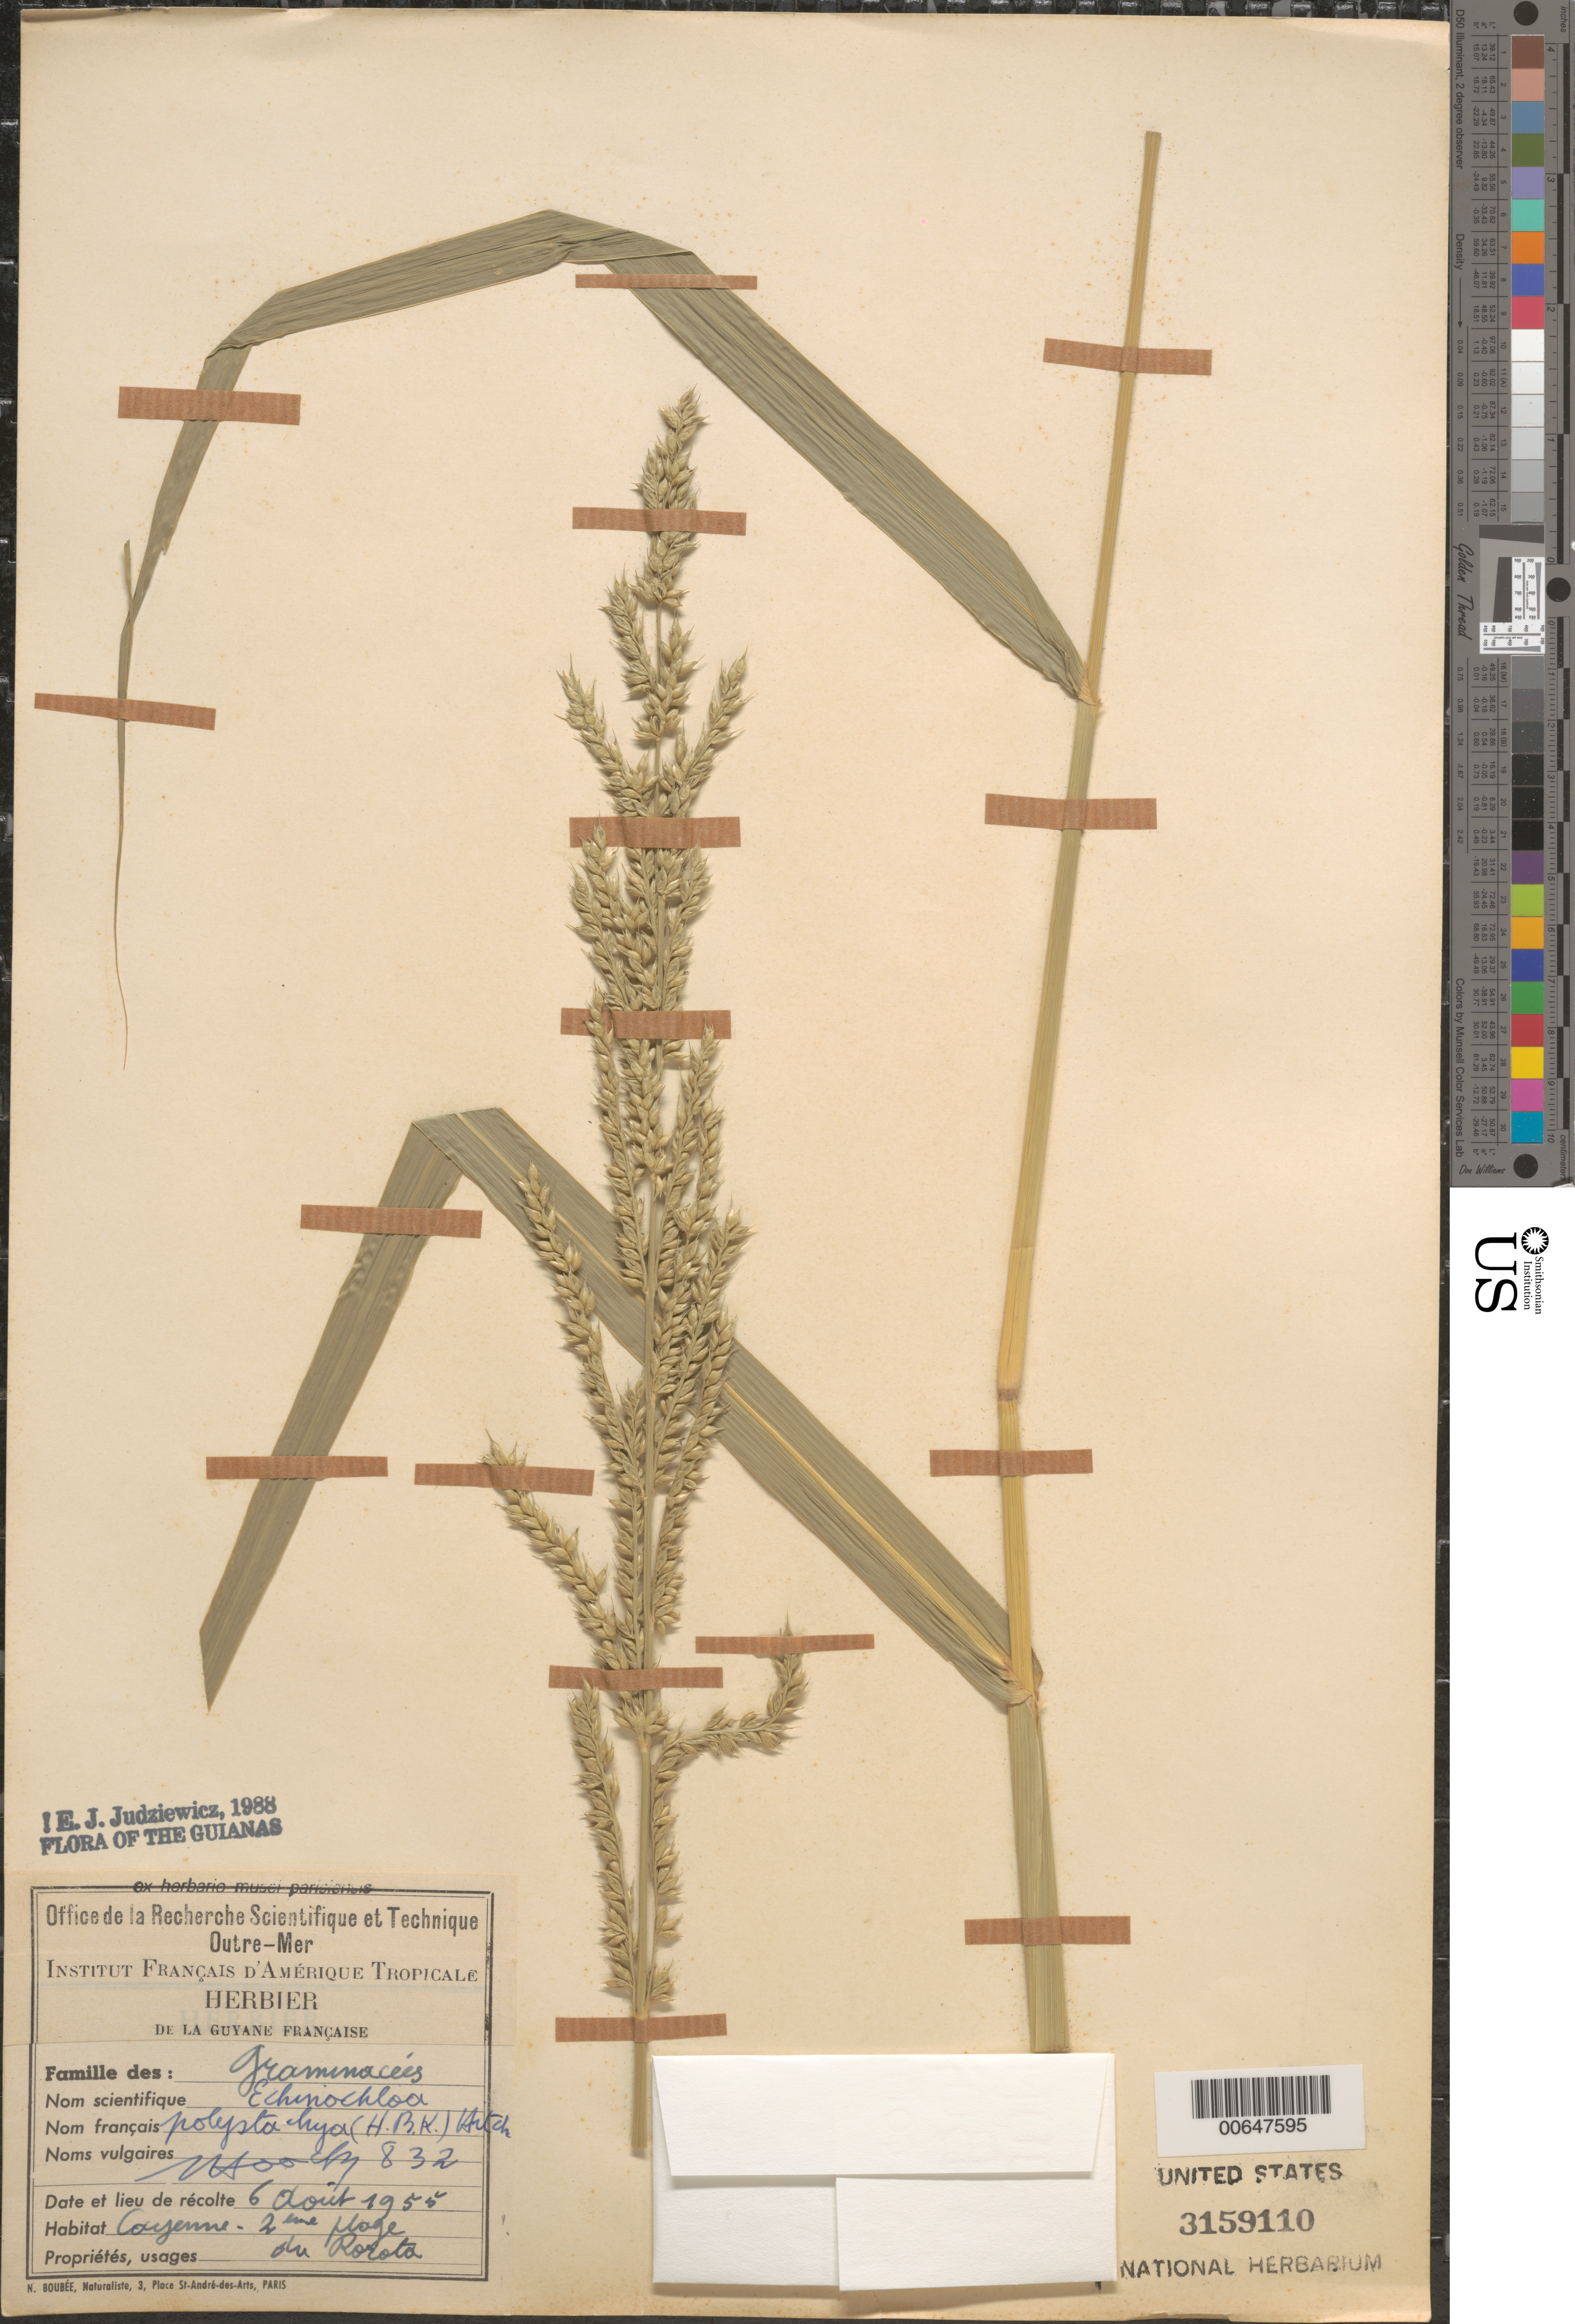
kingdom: Plantae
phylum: Tracheophyta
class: Liliopsida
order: Poales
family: Poaceae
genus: Echinochloa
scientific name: Echinochloa polystachya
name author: (Kunth) Hitchc.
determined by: Judziewicz, E. J.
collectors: J. Hoock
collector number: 832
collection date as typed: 6-Aug-55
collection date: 1955-08-06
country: French Guiana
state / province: Cayenne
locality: Cayenne, 2nd plage du Rorota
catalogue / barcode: US 3159110